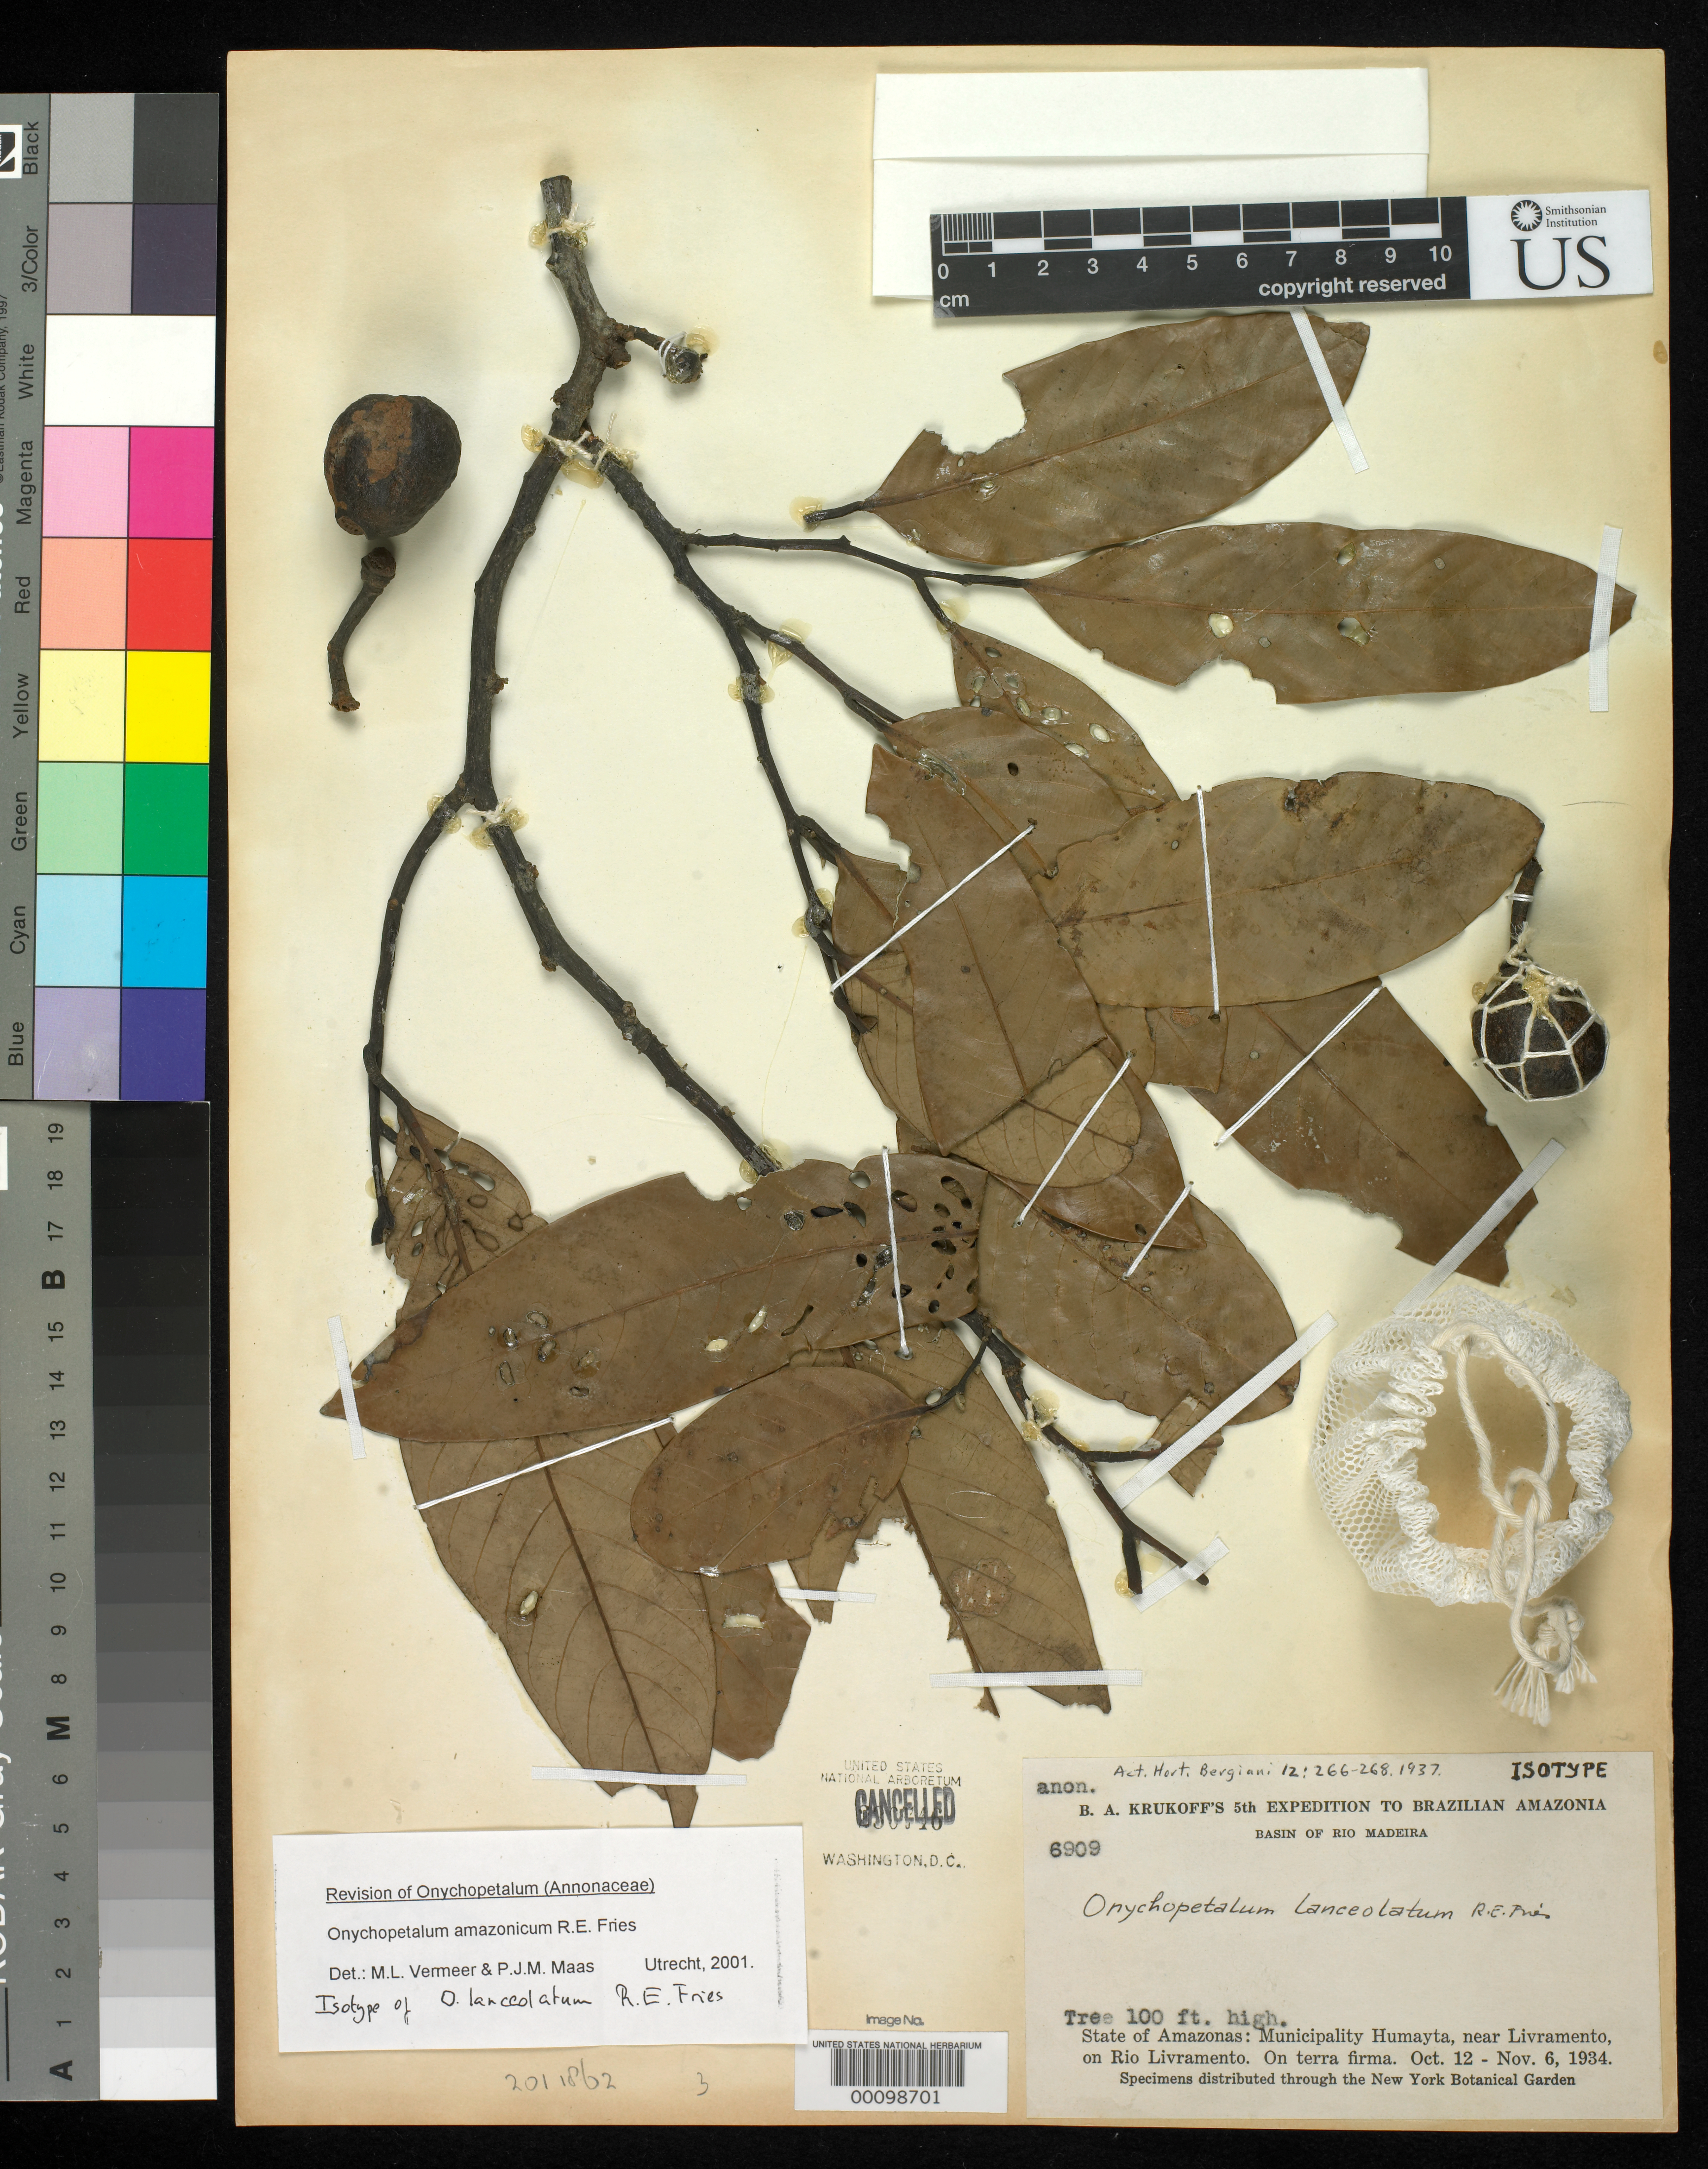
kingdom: Plantae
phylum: Tracheophyta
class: Magnoliopsida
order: Magnoliales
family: Annonaceae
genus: Onychopetalum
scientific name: Onychopetalum lanceolatum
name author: R.E. Fr.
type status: Isotype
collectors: B. A. Krukoff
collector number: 6909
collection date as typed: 12 Oct 1934 to 06 Nov 1934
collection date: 1934-10-12/1934-11-06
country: Brazil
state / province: Amazonas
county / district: Humaitá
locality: Near Livramento, on Rio Livramento.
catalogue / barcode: US 2655099